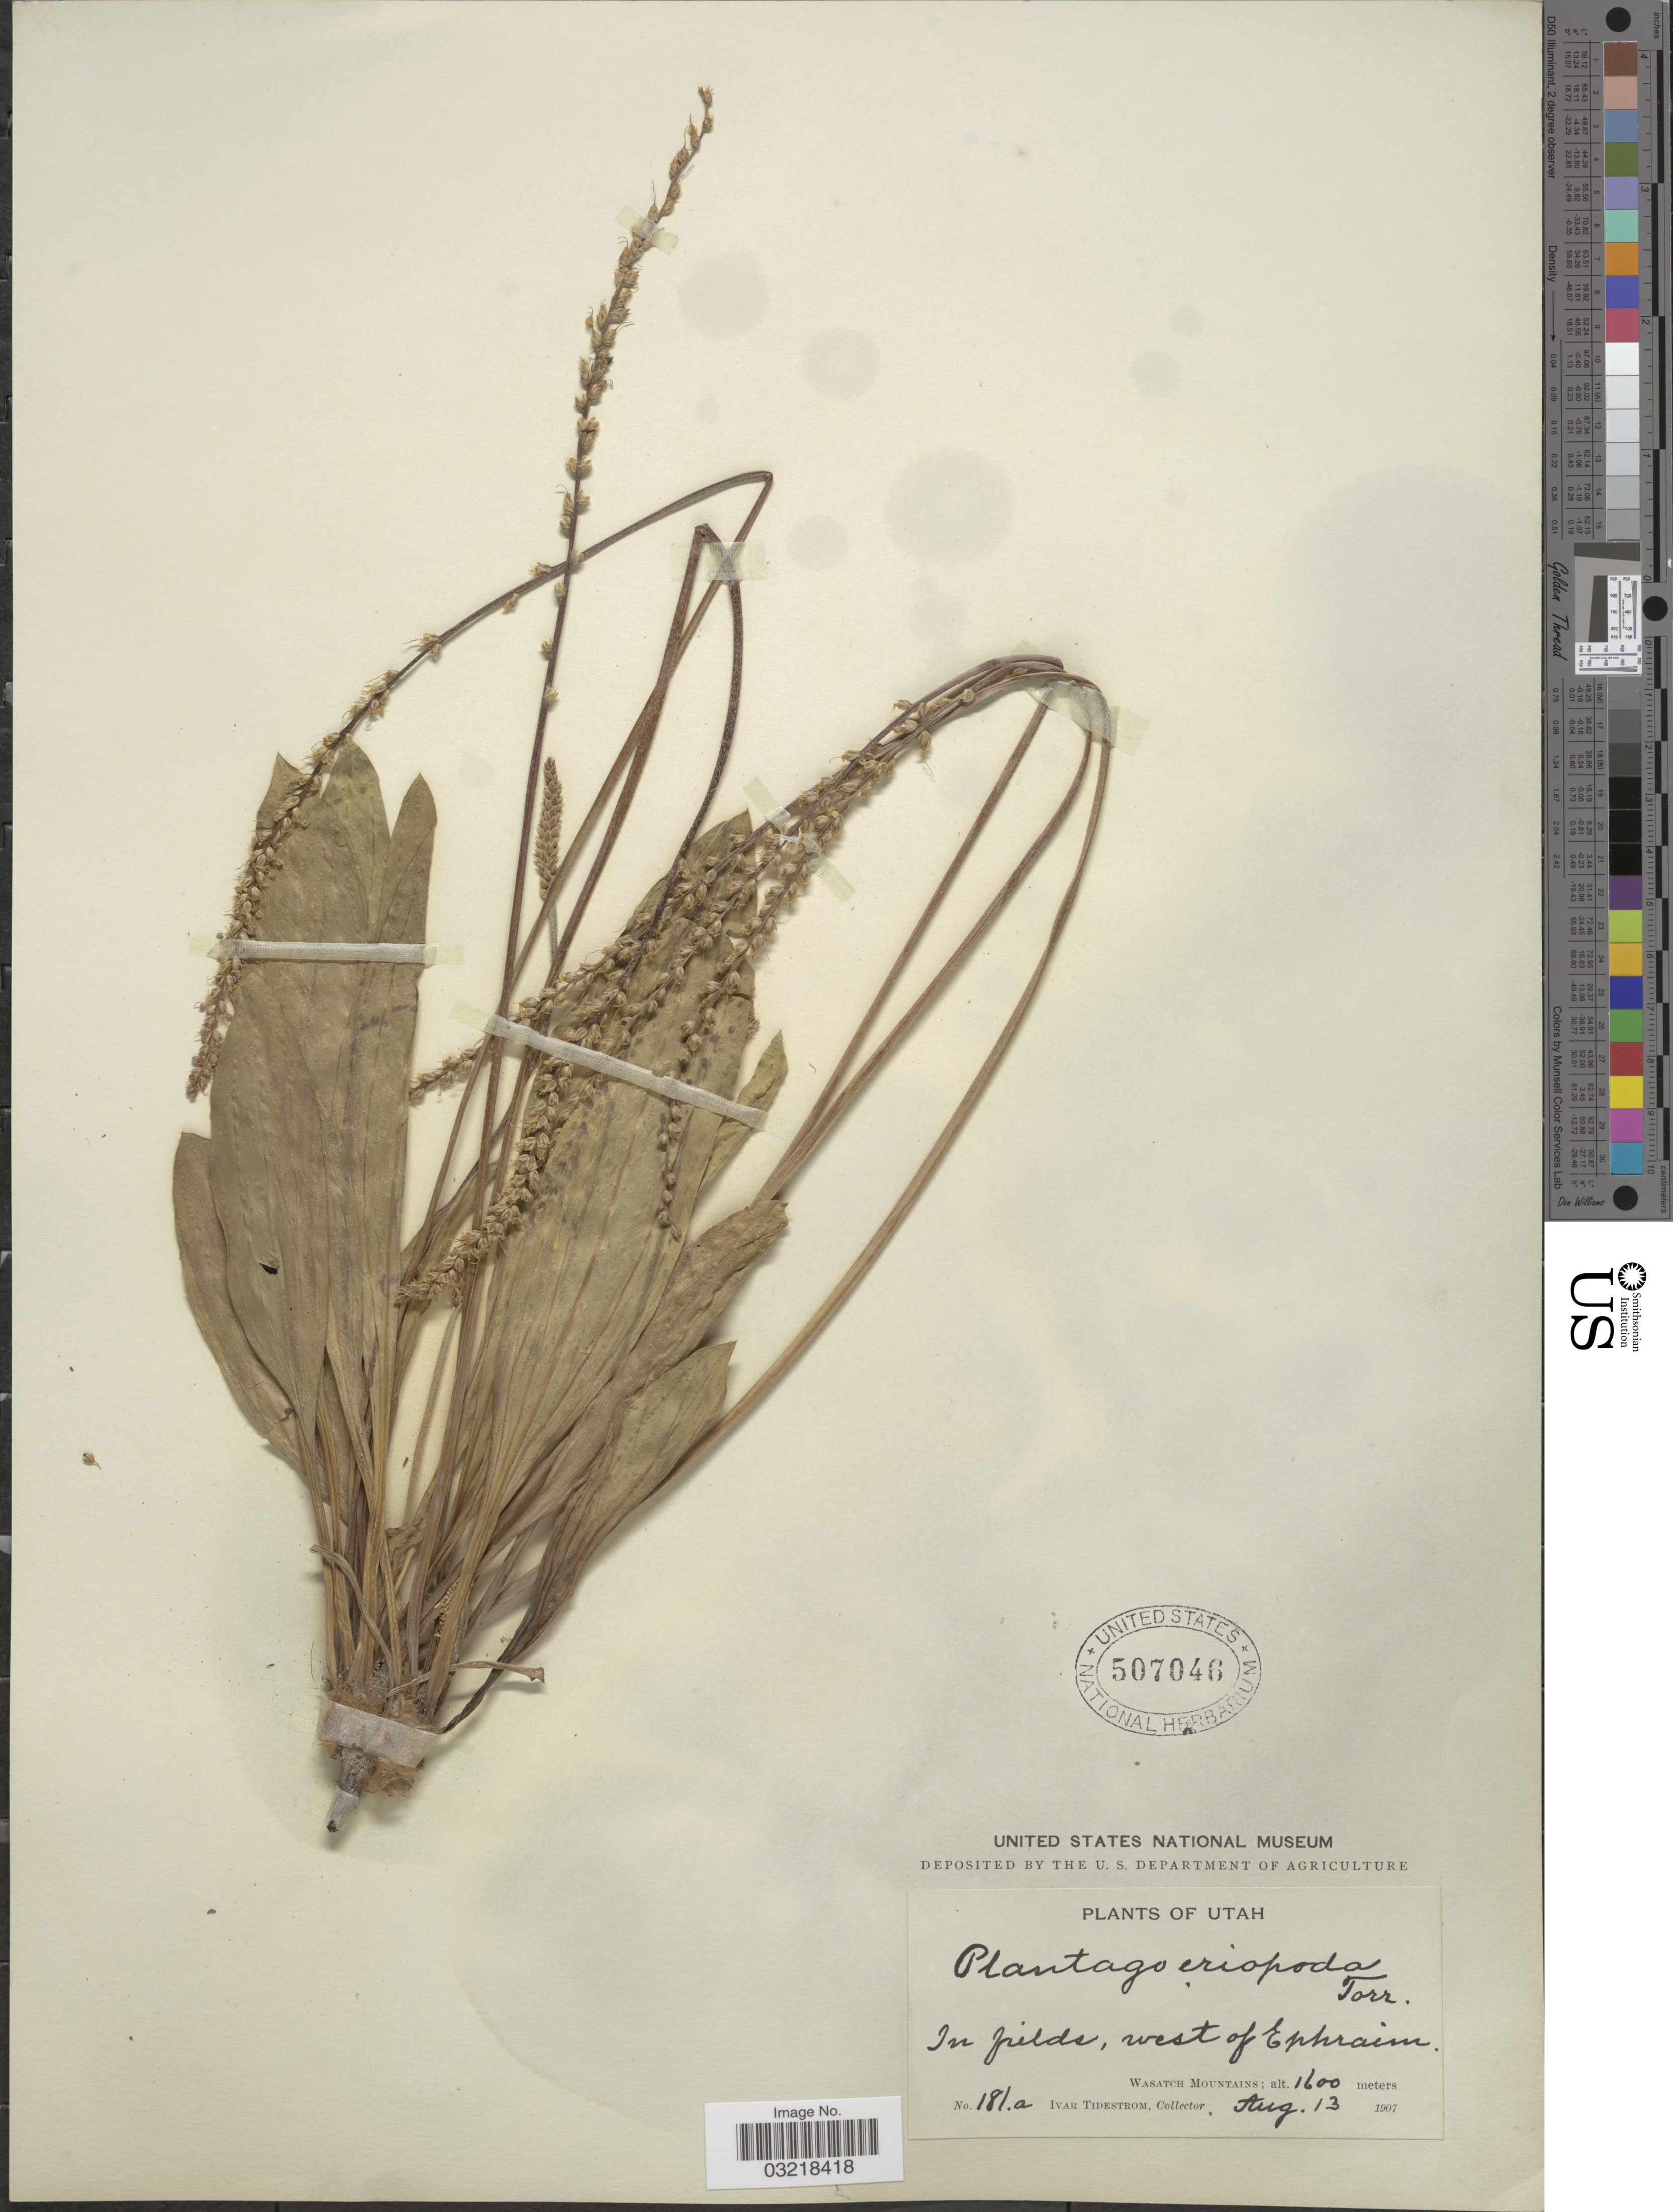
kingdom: Plantae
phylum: Tracheophyta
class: Magnoliopsida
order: Lamiales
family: Plantaginaceae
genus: Plantago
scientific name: Plantago eriopoda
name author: Torr.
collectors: I. F. Tidestrom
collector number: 181a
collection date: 1907-08-13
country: United States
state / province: Utah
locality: In fields, west of Ephraim. Wasatch Mountains.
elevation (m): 1600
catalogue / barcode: US 507046